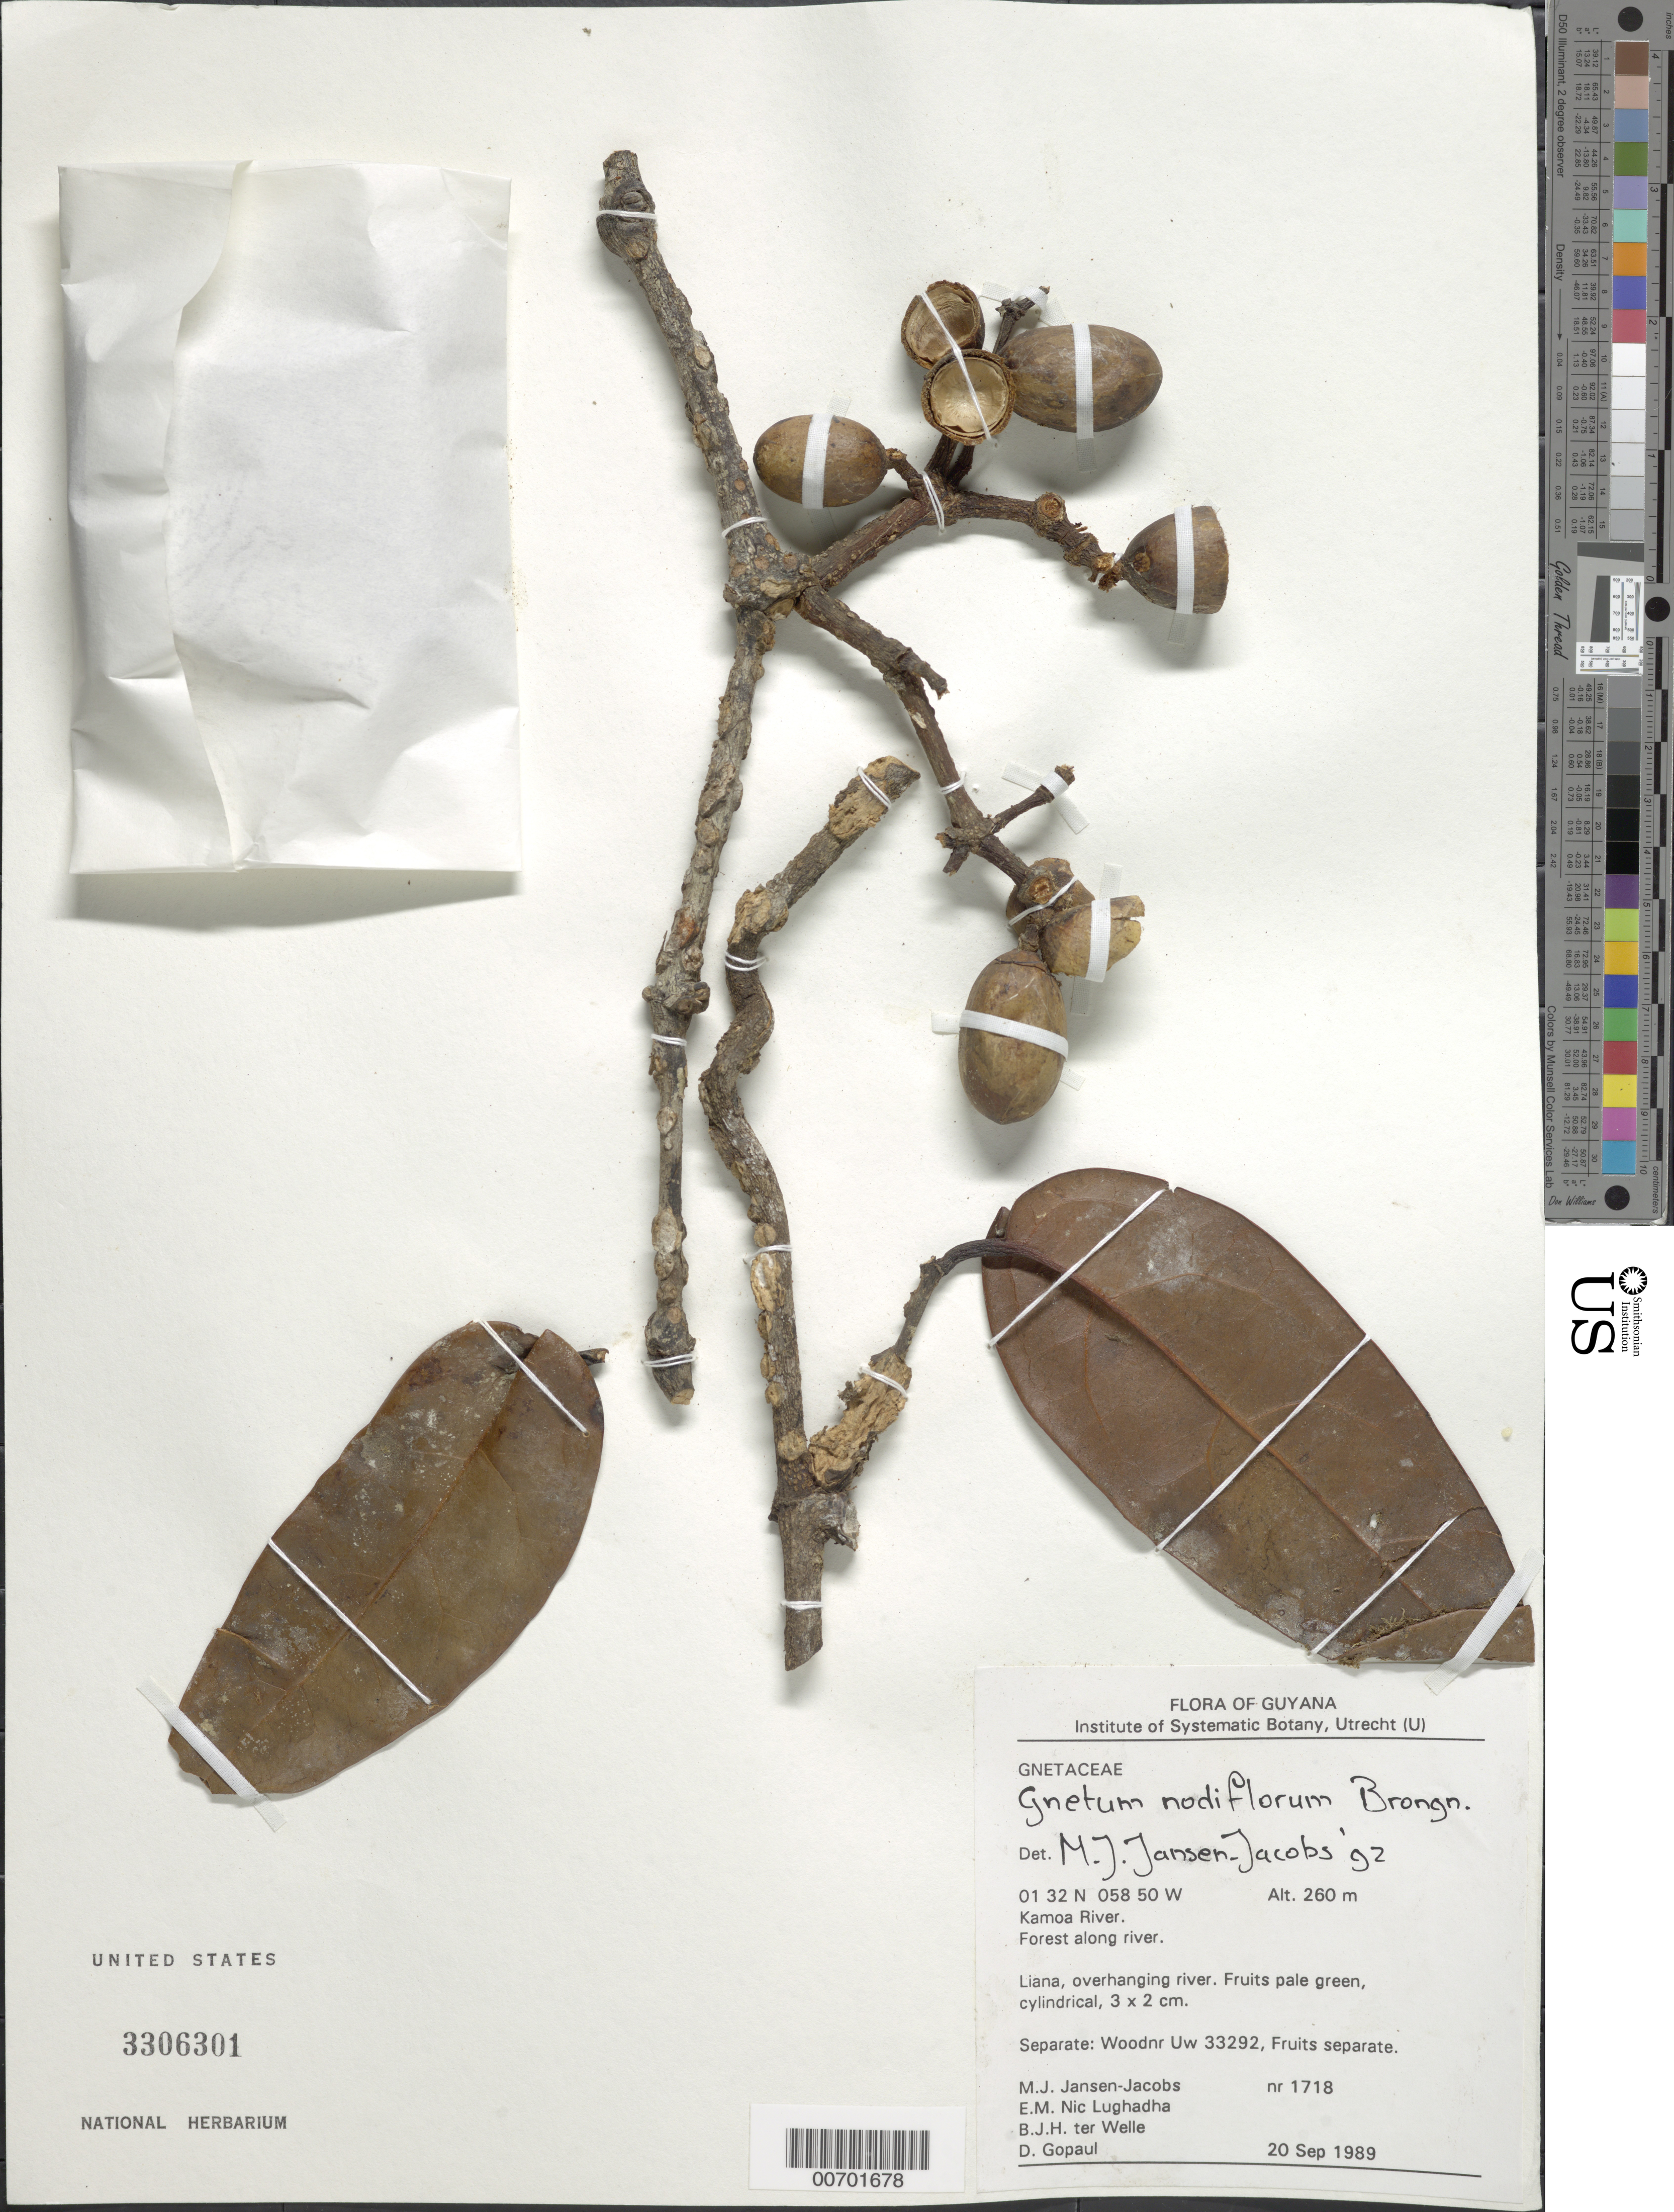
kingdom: Plantae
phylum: Tracheophyta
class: Gnetopsida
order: Gnetales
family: Gnetaceae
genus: Gnetum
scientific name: Gnetum nodiflorum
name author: Brongn.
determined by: Jansen-Jacobs, M. J., (U), Nationaal Herbarium Nederland, Utrecht University branch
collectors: M. J. Jansen-Jacobs, E. Nic Lughadha, B. Welle & D. Gopaul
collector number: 1718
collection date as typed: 20-Sep-89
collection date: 1989-09-20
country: Guyana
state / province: U. Takutu-U. Essequibo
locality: Kamoa River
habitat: Forest along river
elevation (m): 260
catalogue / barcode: US 3306301